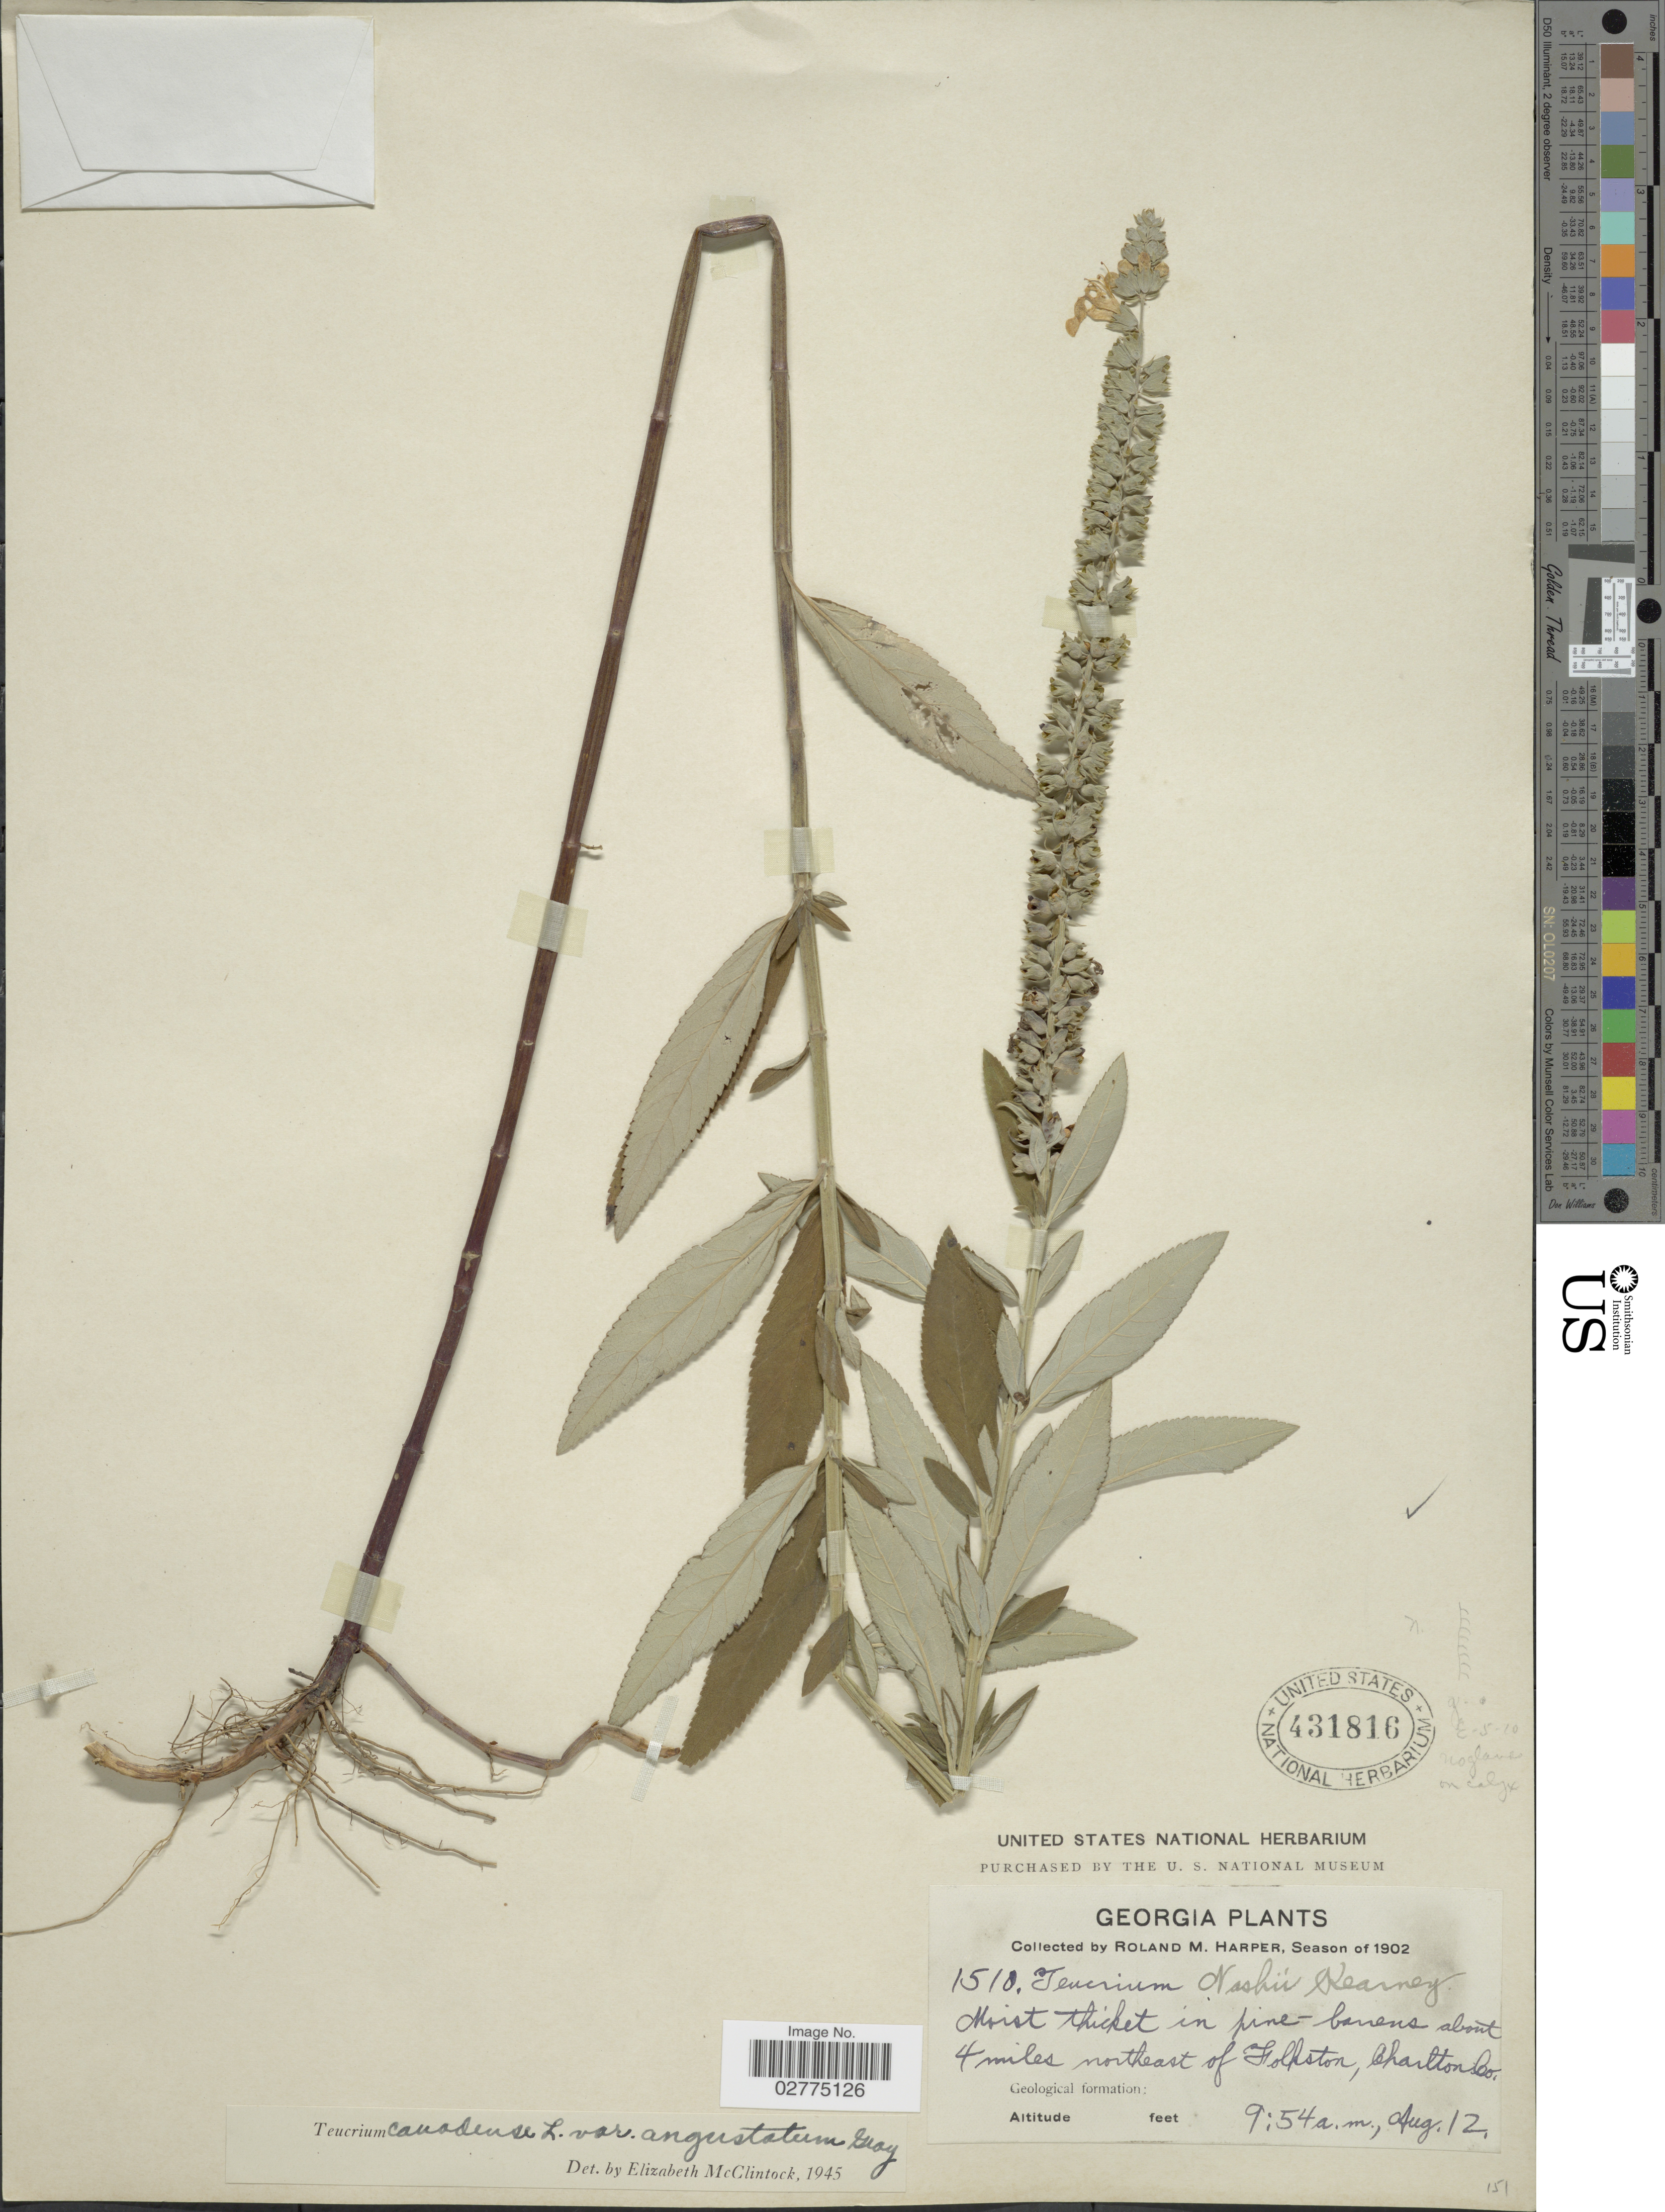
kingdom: Plantae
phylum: Tracheophyta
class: Magnoliopsida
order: Lamiales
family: Lamiaceae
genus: Teucrium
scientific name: Teucrium canadense var. angustatum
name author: A. Gray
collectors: R. M. Harper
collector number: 1510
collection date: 1902-08-12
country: United States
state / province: Georgia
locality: About 4 miles northeast of Folkston, Charlton Co.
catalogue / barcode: US 431816